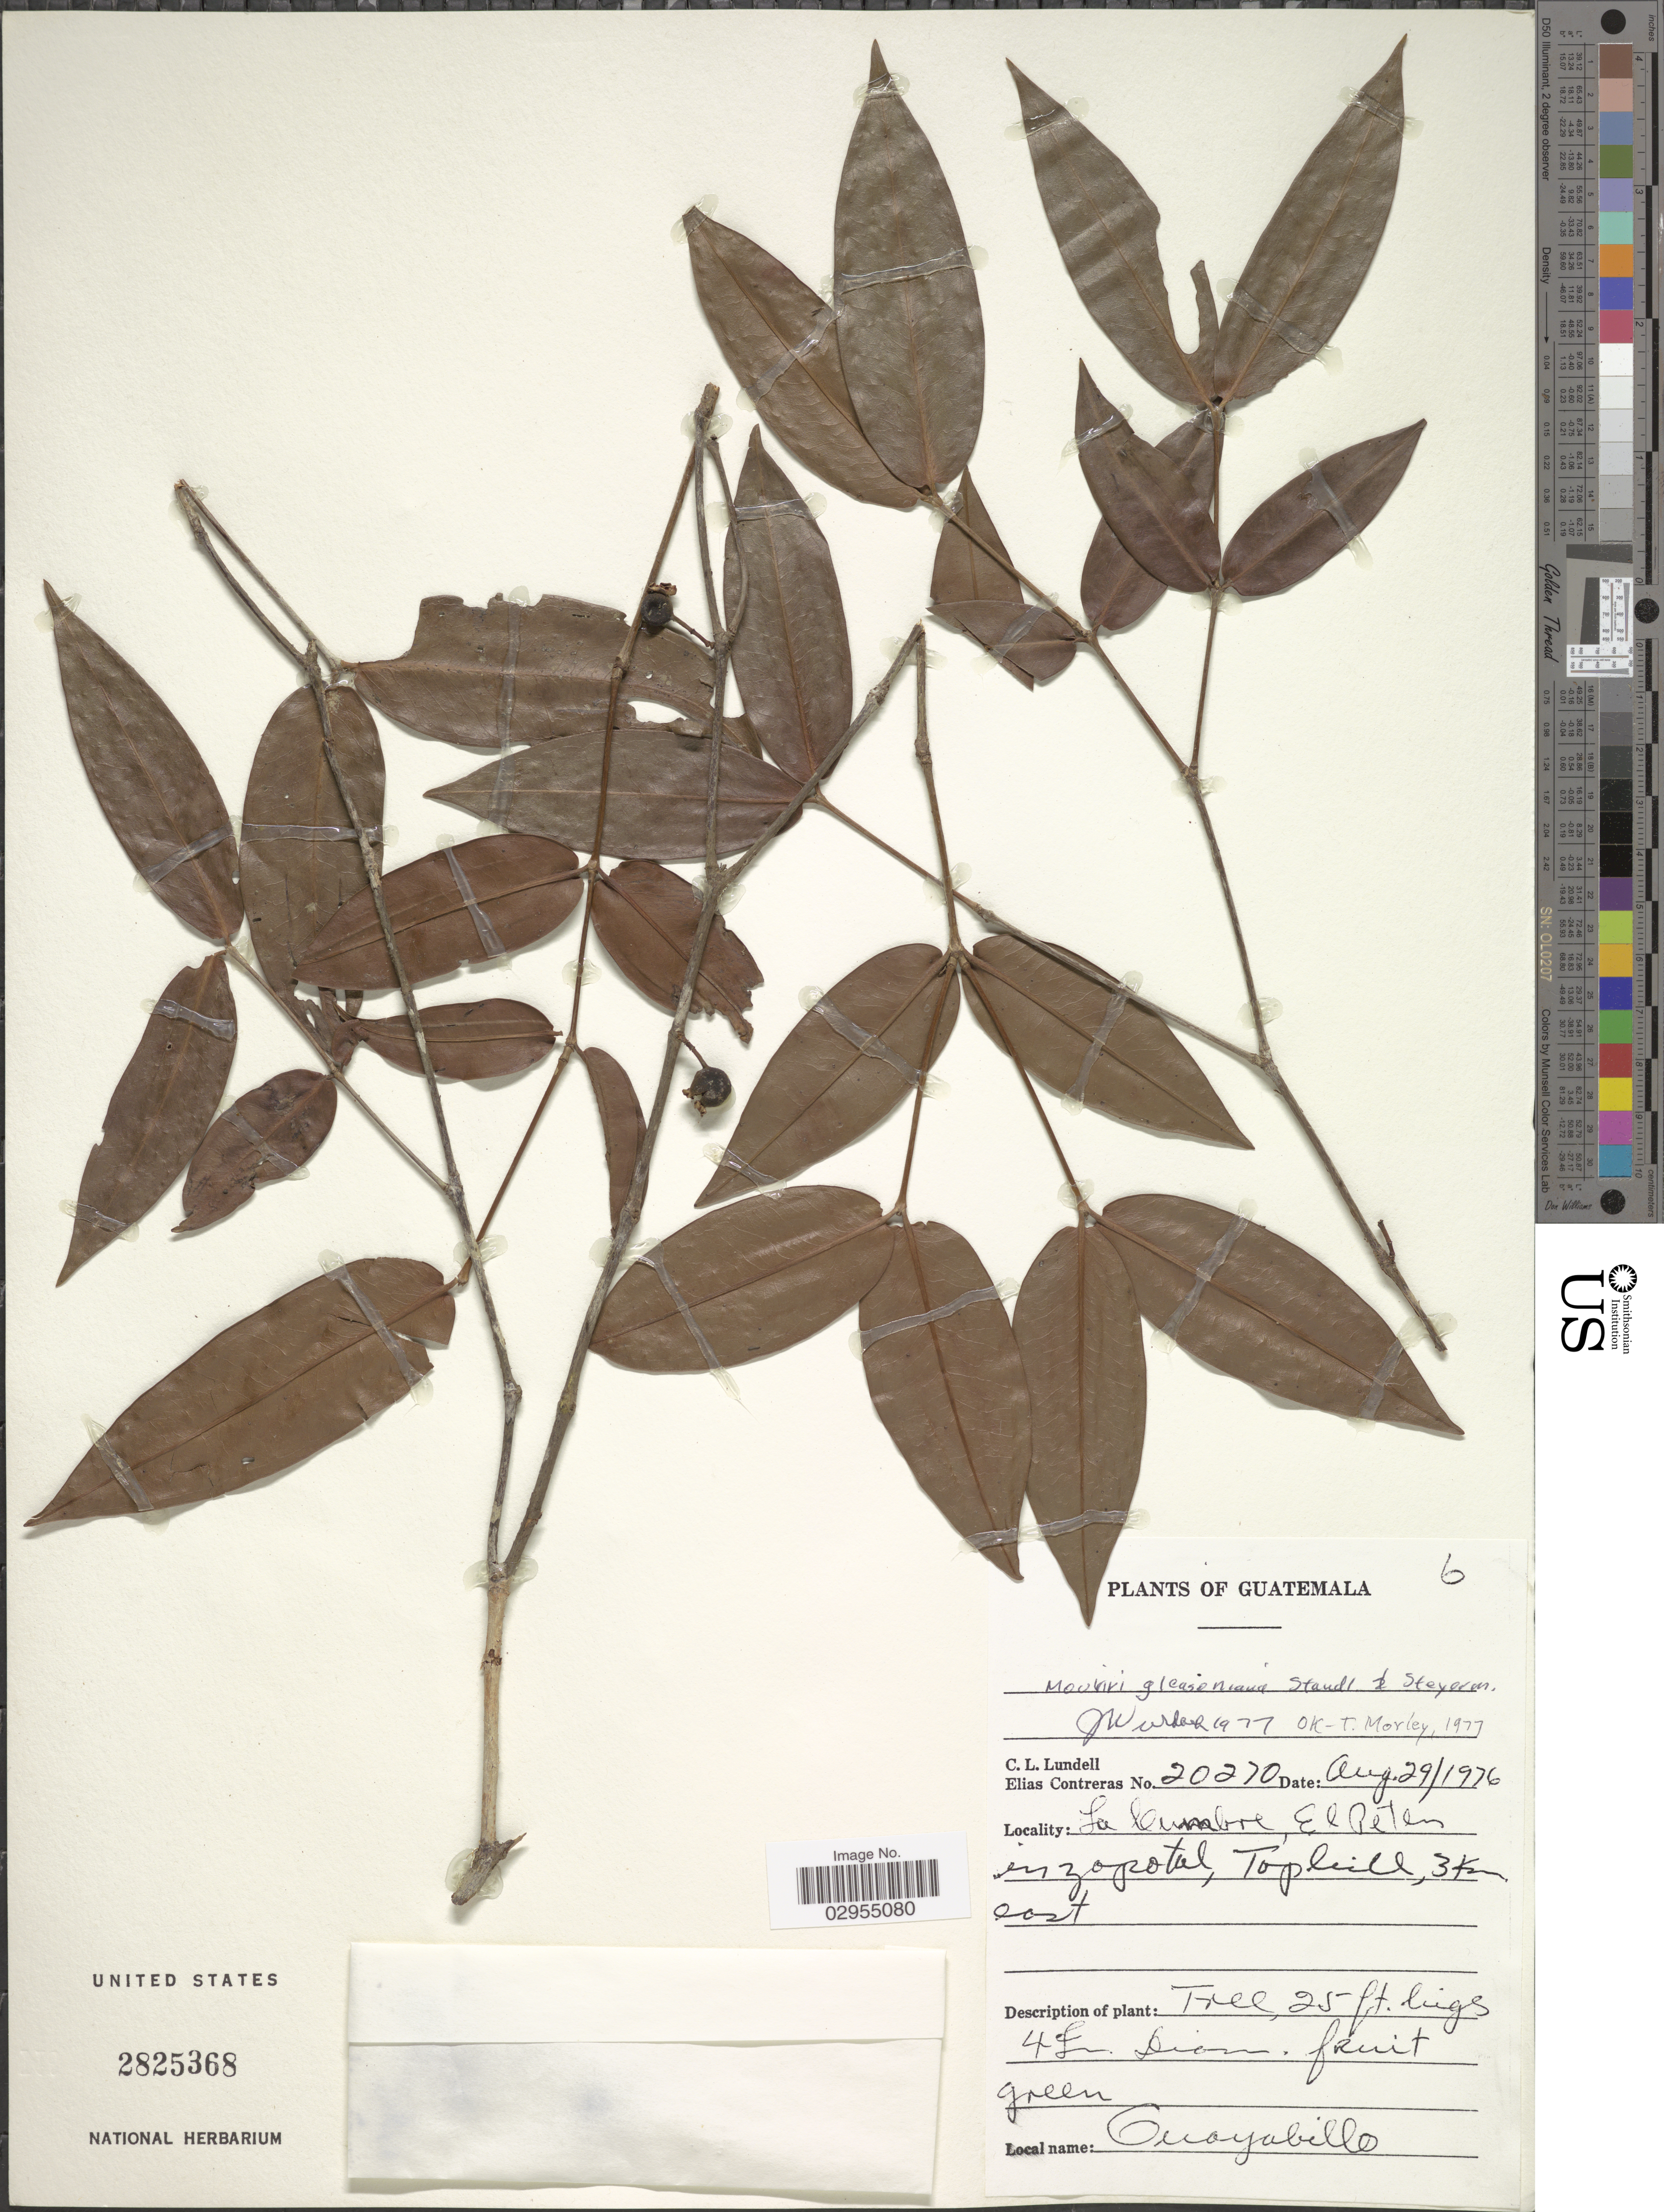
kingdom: Plantae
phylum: Tracheophyta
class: Magnoliopsida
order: Myrtales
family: Melastomataceae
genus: Mouriri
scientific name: Mouriri gleasoniana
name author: Standl.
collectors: C. L. Lundell & E. Contreras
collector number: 20270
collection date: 1976-08-29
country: Guatemala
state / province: El Petén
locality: La Cumbre, in zopotal, Tophill, 3Km east.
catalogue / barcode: US 2825368